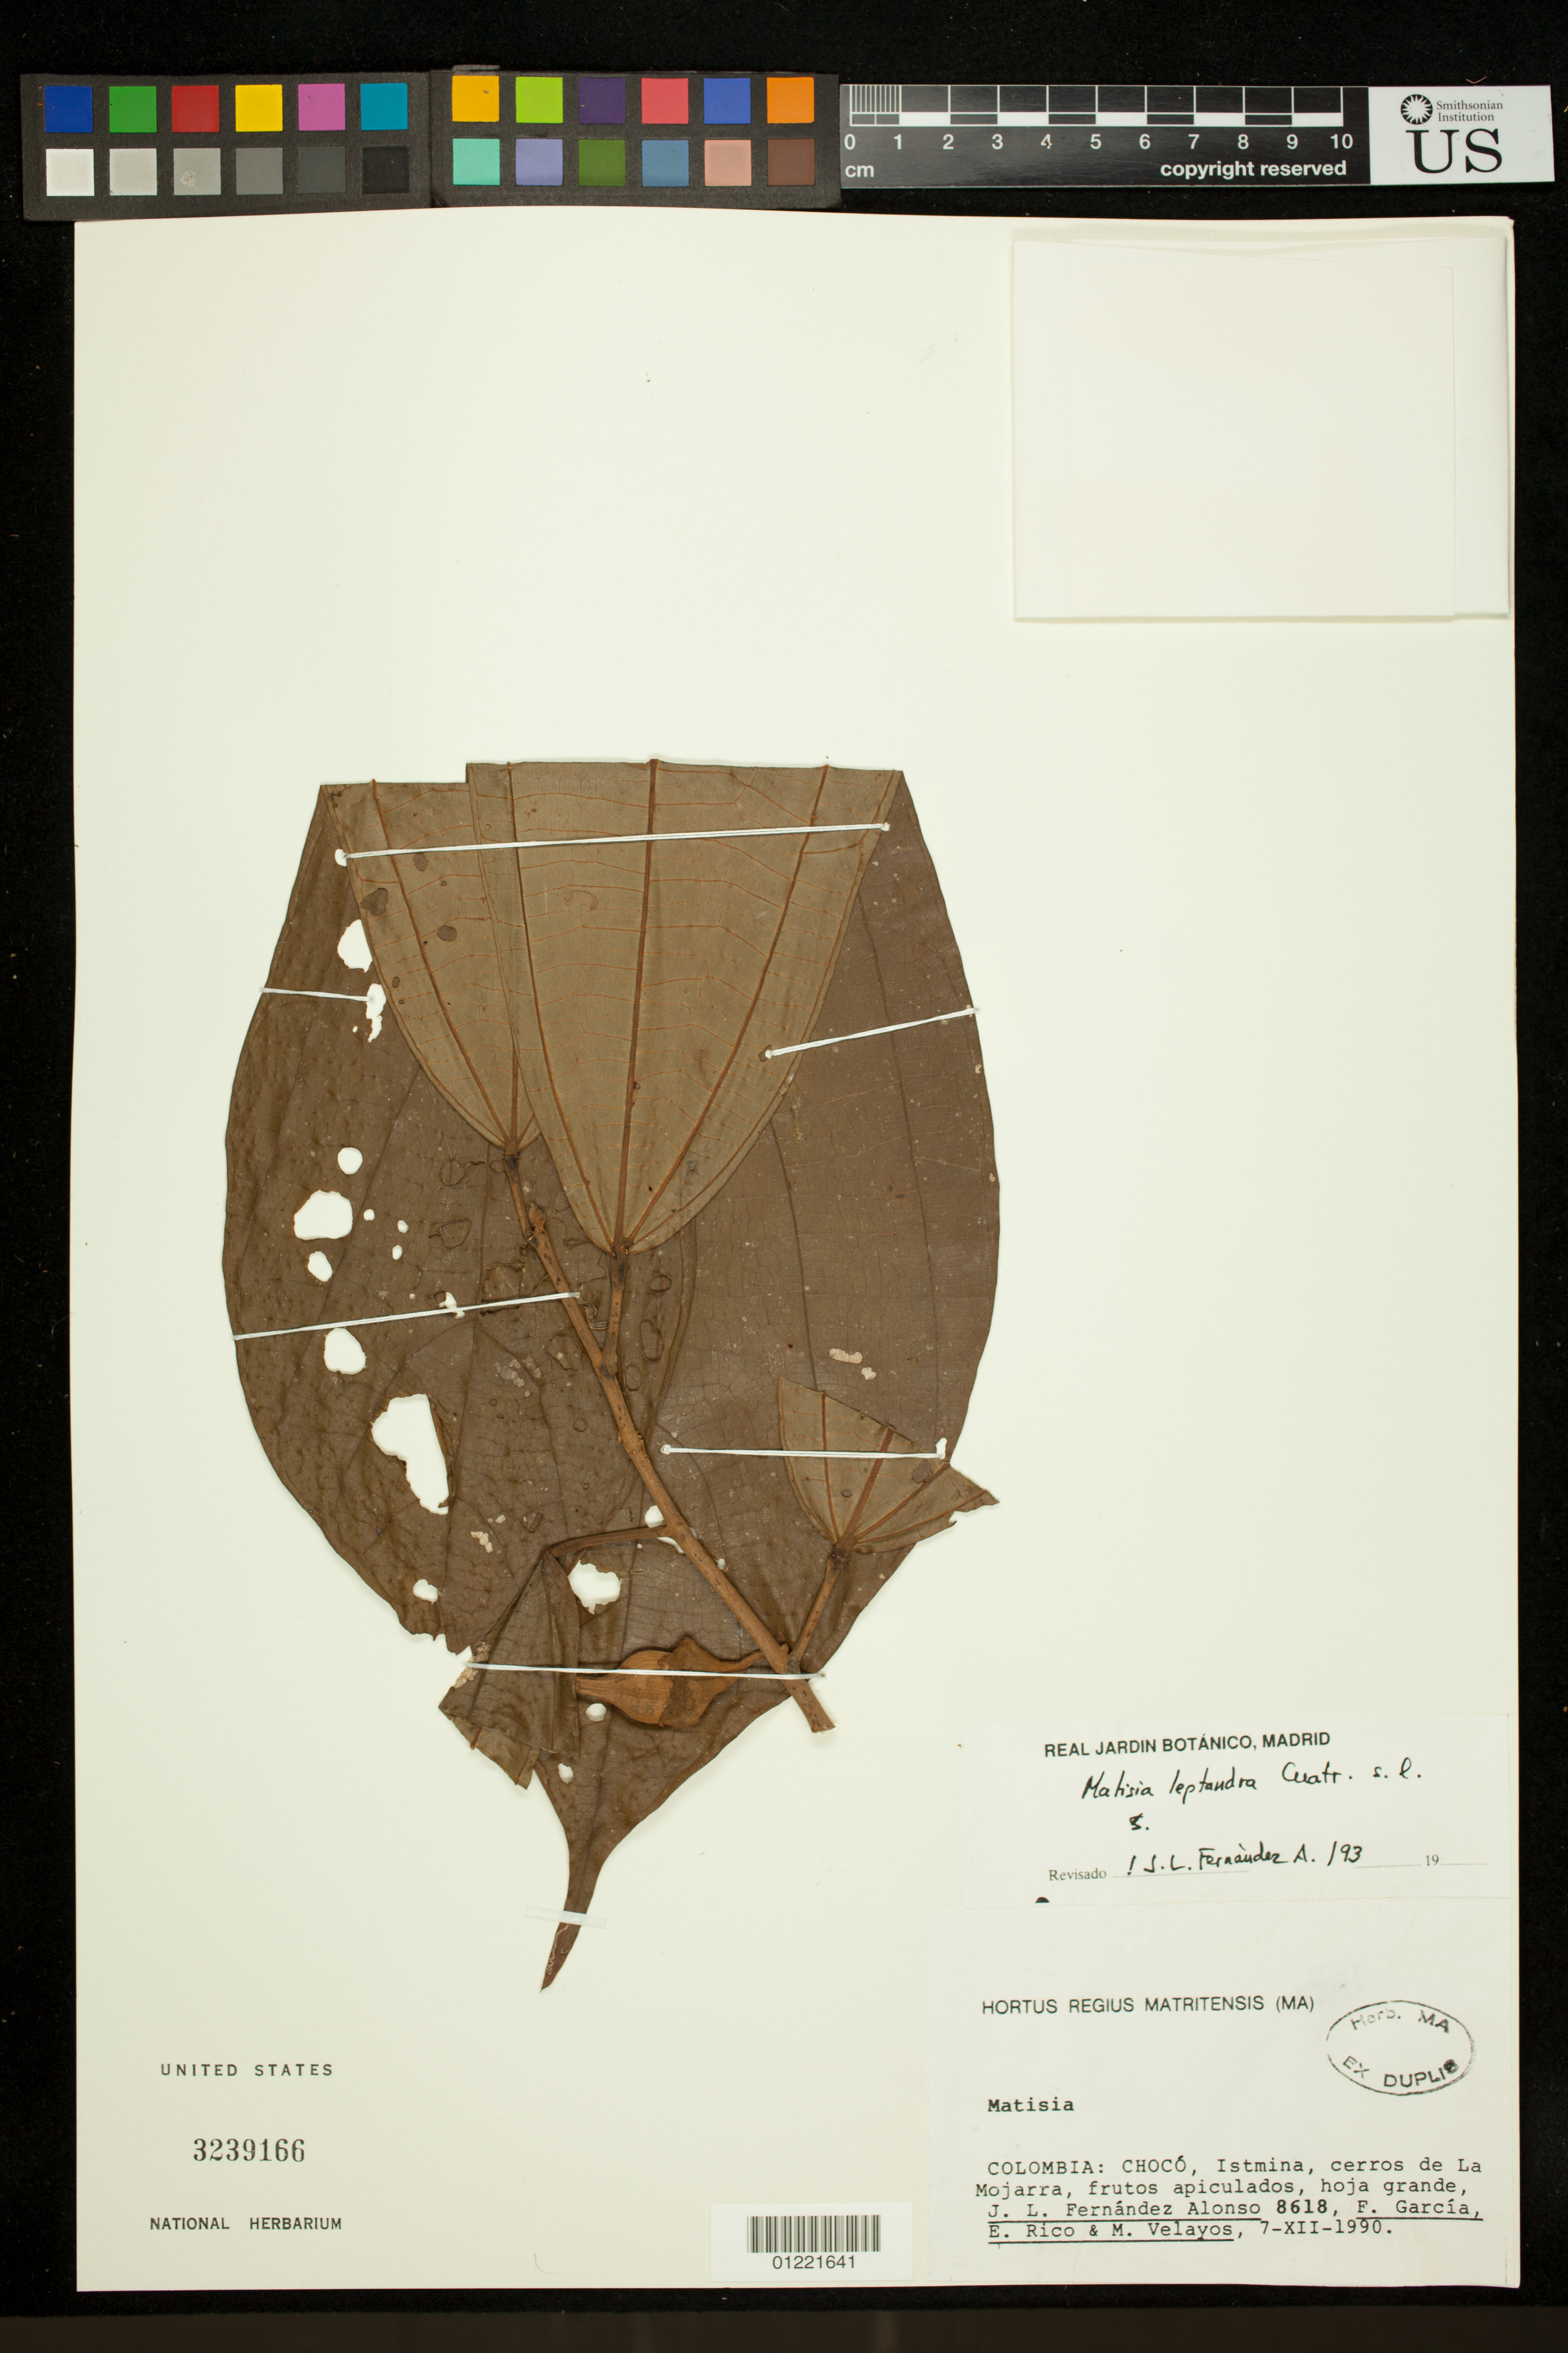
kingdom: Plantae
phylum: Tracheophyta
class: Magnoliopsida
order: Malvales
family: Malvaceae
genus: Matisia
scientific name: Matisia leptandra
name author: (Cuatrec.) Cuatrec.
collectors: J. L. Fernández-Alonso, F. Garcia, E. Rico & M. Velayos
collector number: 8618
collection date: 1990-12-07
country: Colombia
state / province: Choco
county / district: Istmina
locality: cerros de La Mojarra.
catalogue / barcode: US 3239166